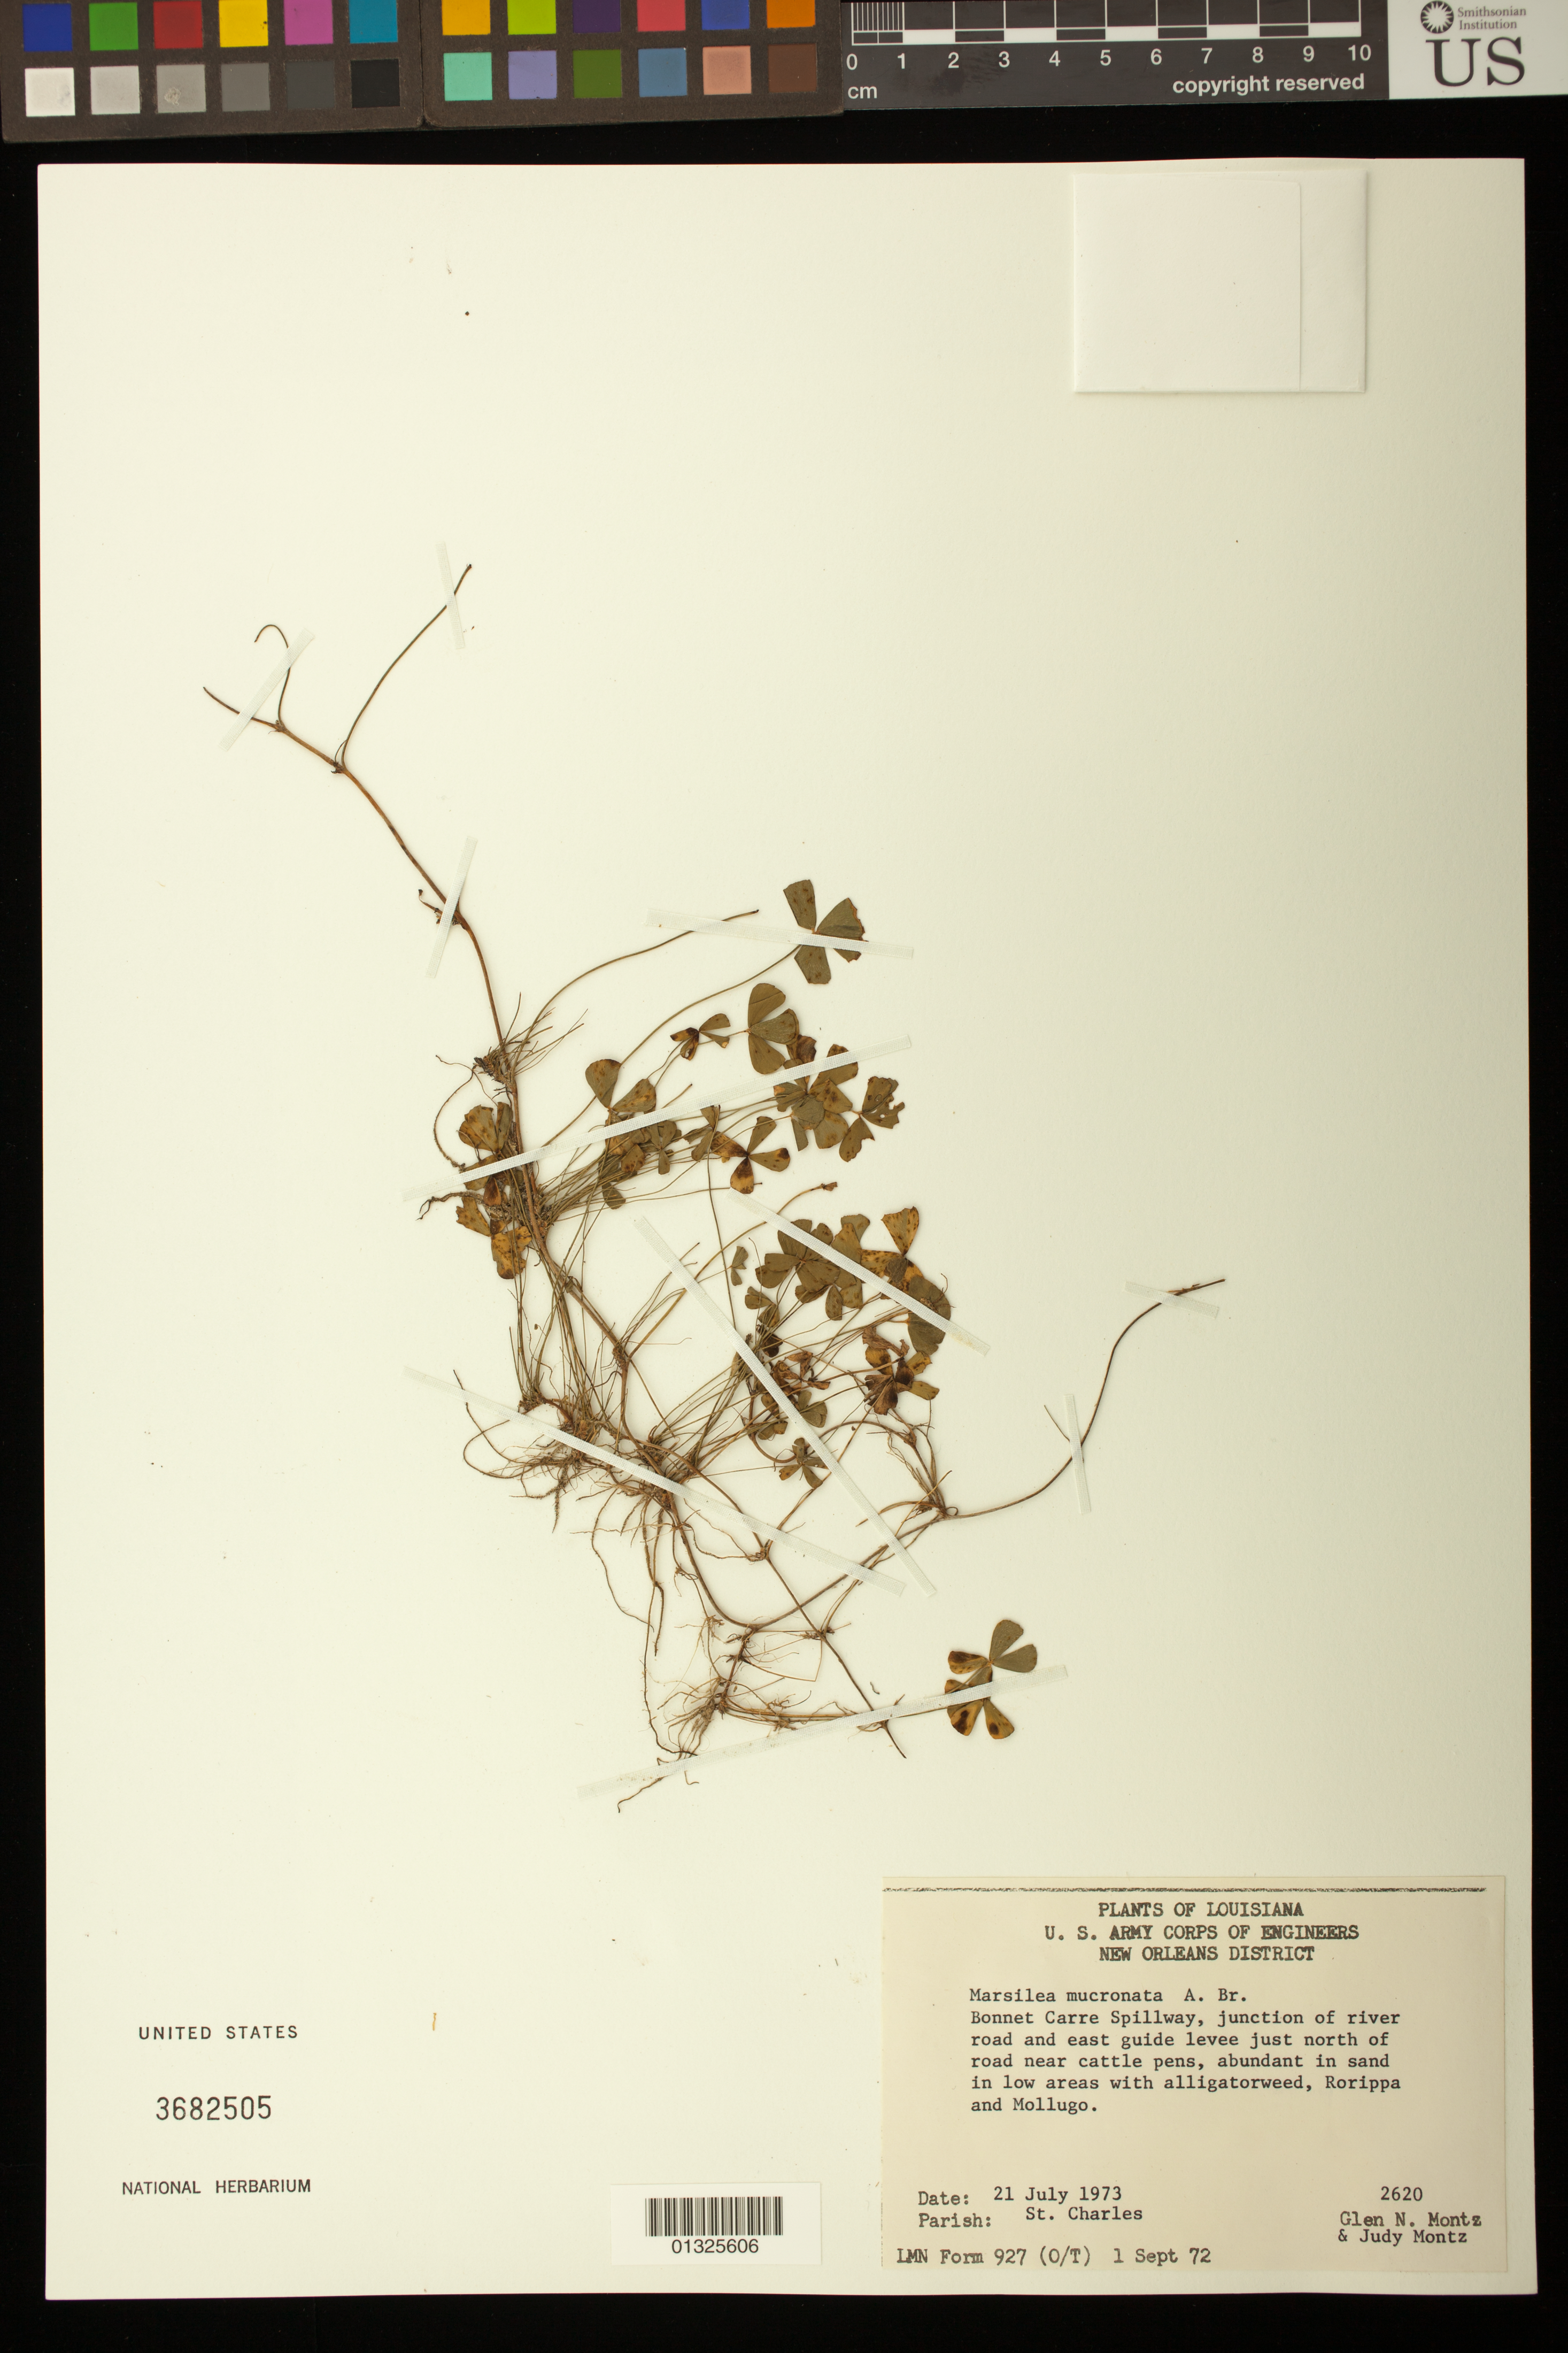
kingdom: Plantae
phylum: Tracheophyta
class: Polypodiopsida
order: Salviniales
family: Marsileaceae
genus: Marsilea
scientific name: Marsilea mucronata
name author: A. Braun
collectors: G. Montz & J. Montz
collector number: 2620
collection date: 1973-07-21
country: United States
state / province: Louisiana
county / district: St. Charles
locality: New Orleans District. Bonnet Carre Spillway, junction of river road and east guide levee just north of road near cattle pens.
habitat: in sand in low areas with alligatorweed, Rorippa and Mollugo.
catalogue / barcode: US 3682505